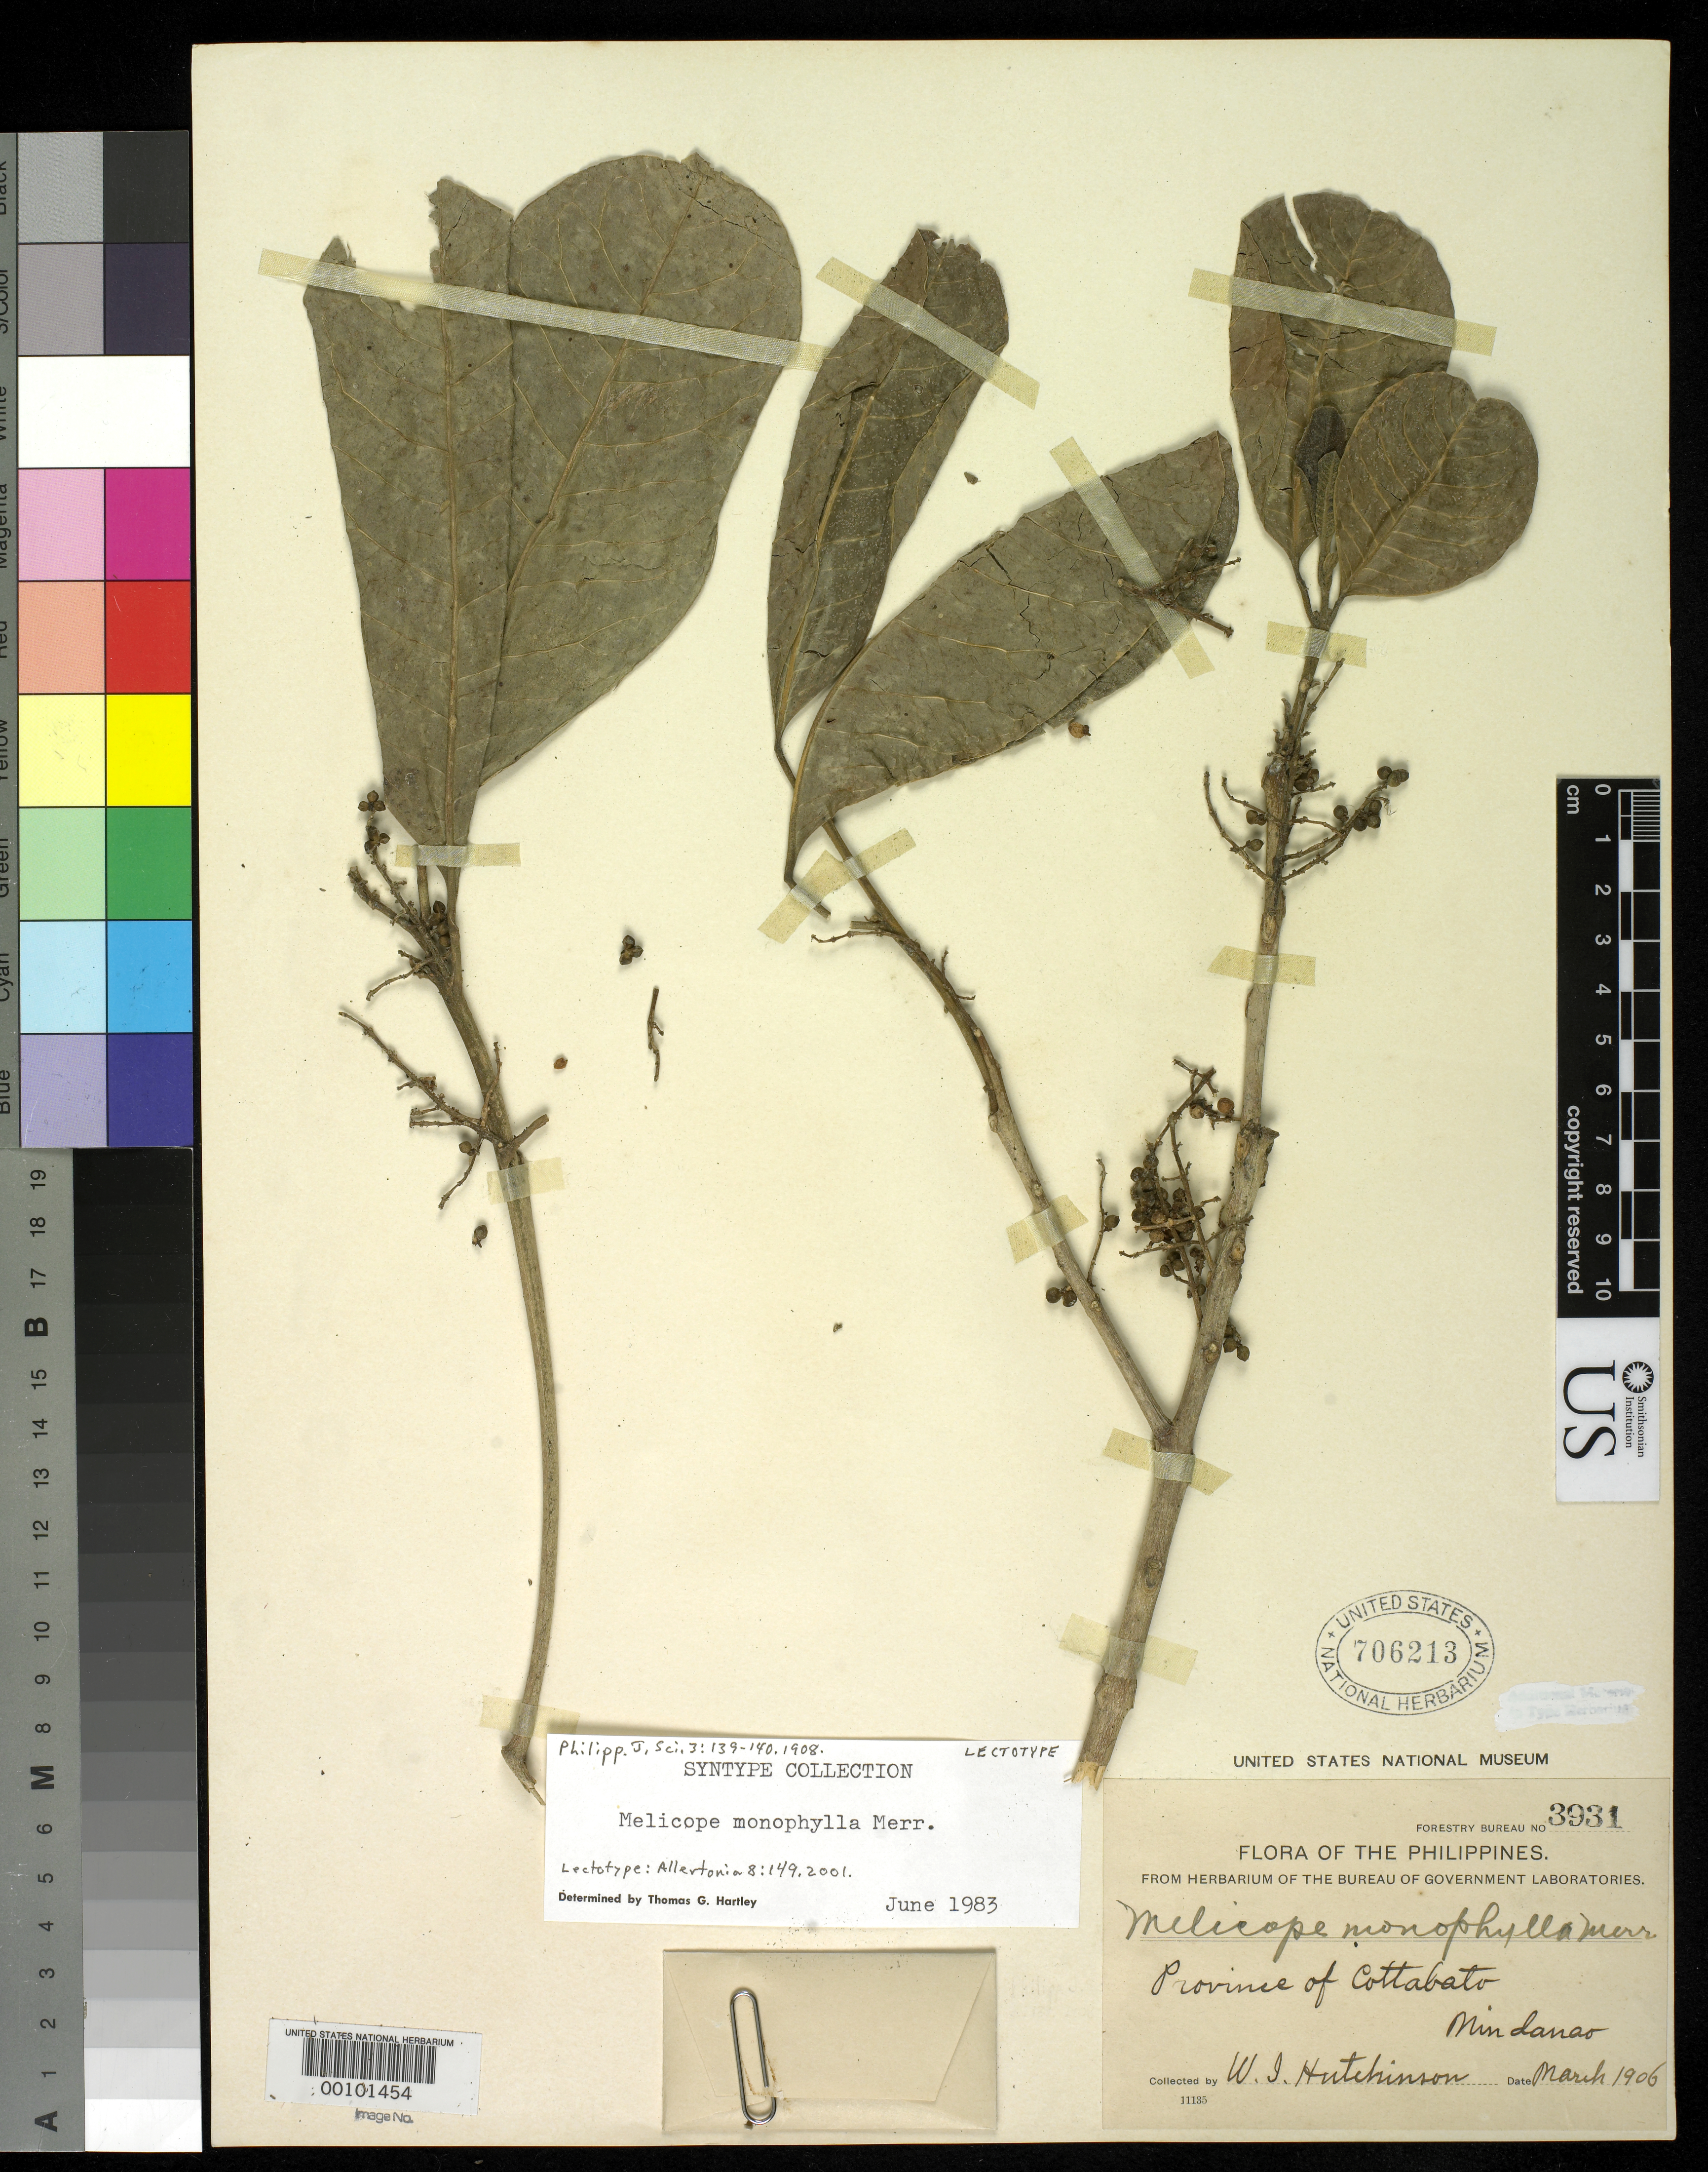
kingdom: Plantae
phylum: Tracheophyta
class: Magnoliopsida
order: Sapindales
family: Rutaceae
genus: Melicope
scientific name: Melicope monophylla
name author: Merr.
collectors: W. I. Hutchinson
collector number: For. Bur. 3931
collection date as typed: Mar 1906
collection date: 1906-03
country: Philippines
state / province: Soccsksargen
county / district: North Cotabato / South Cotabato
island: Mindanao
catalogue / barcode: US 706213